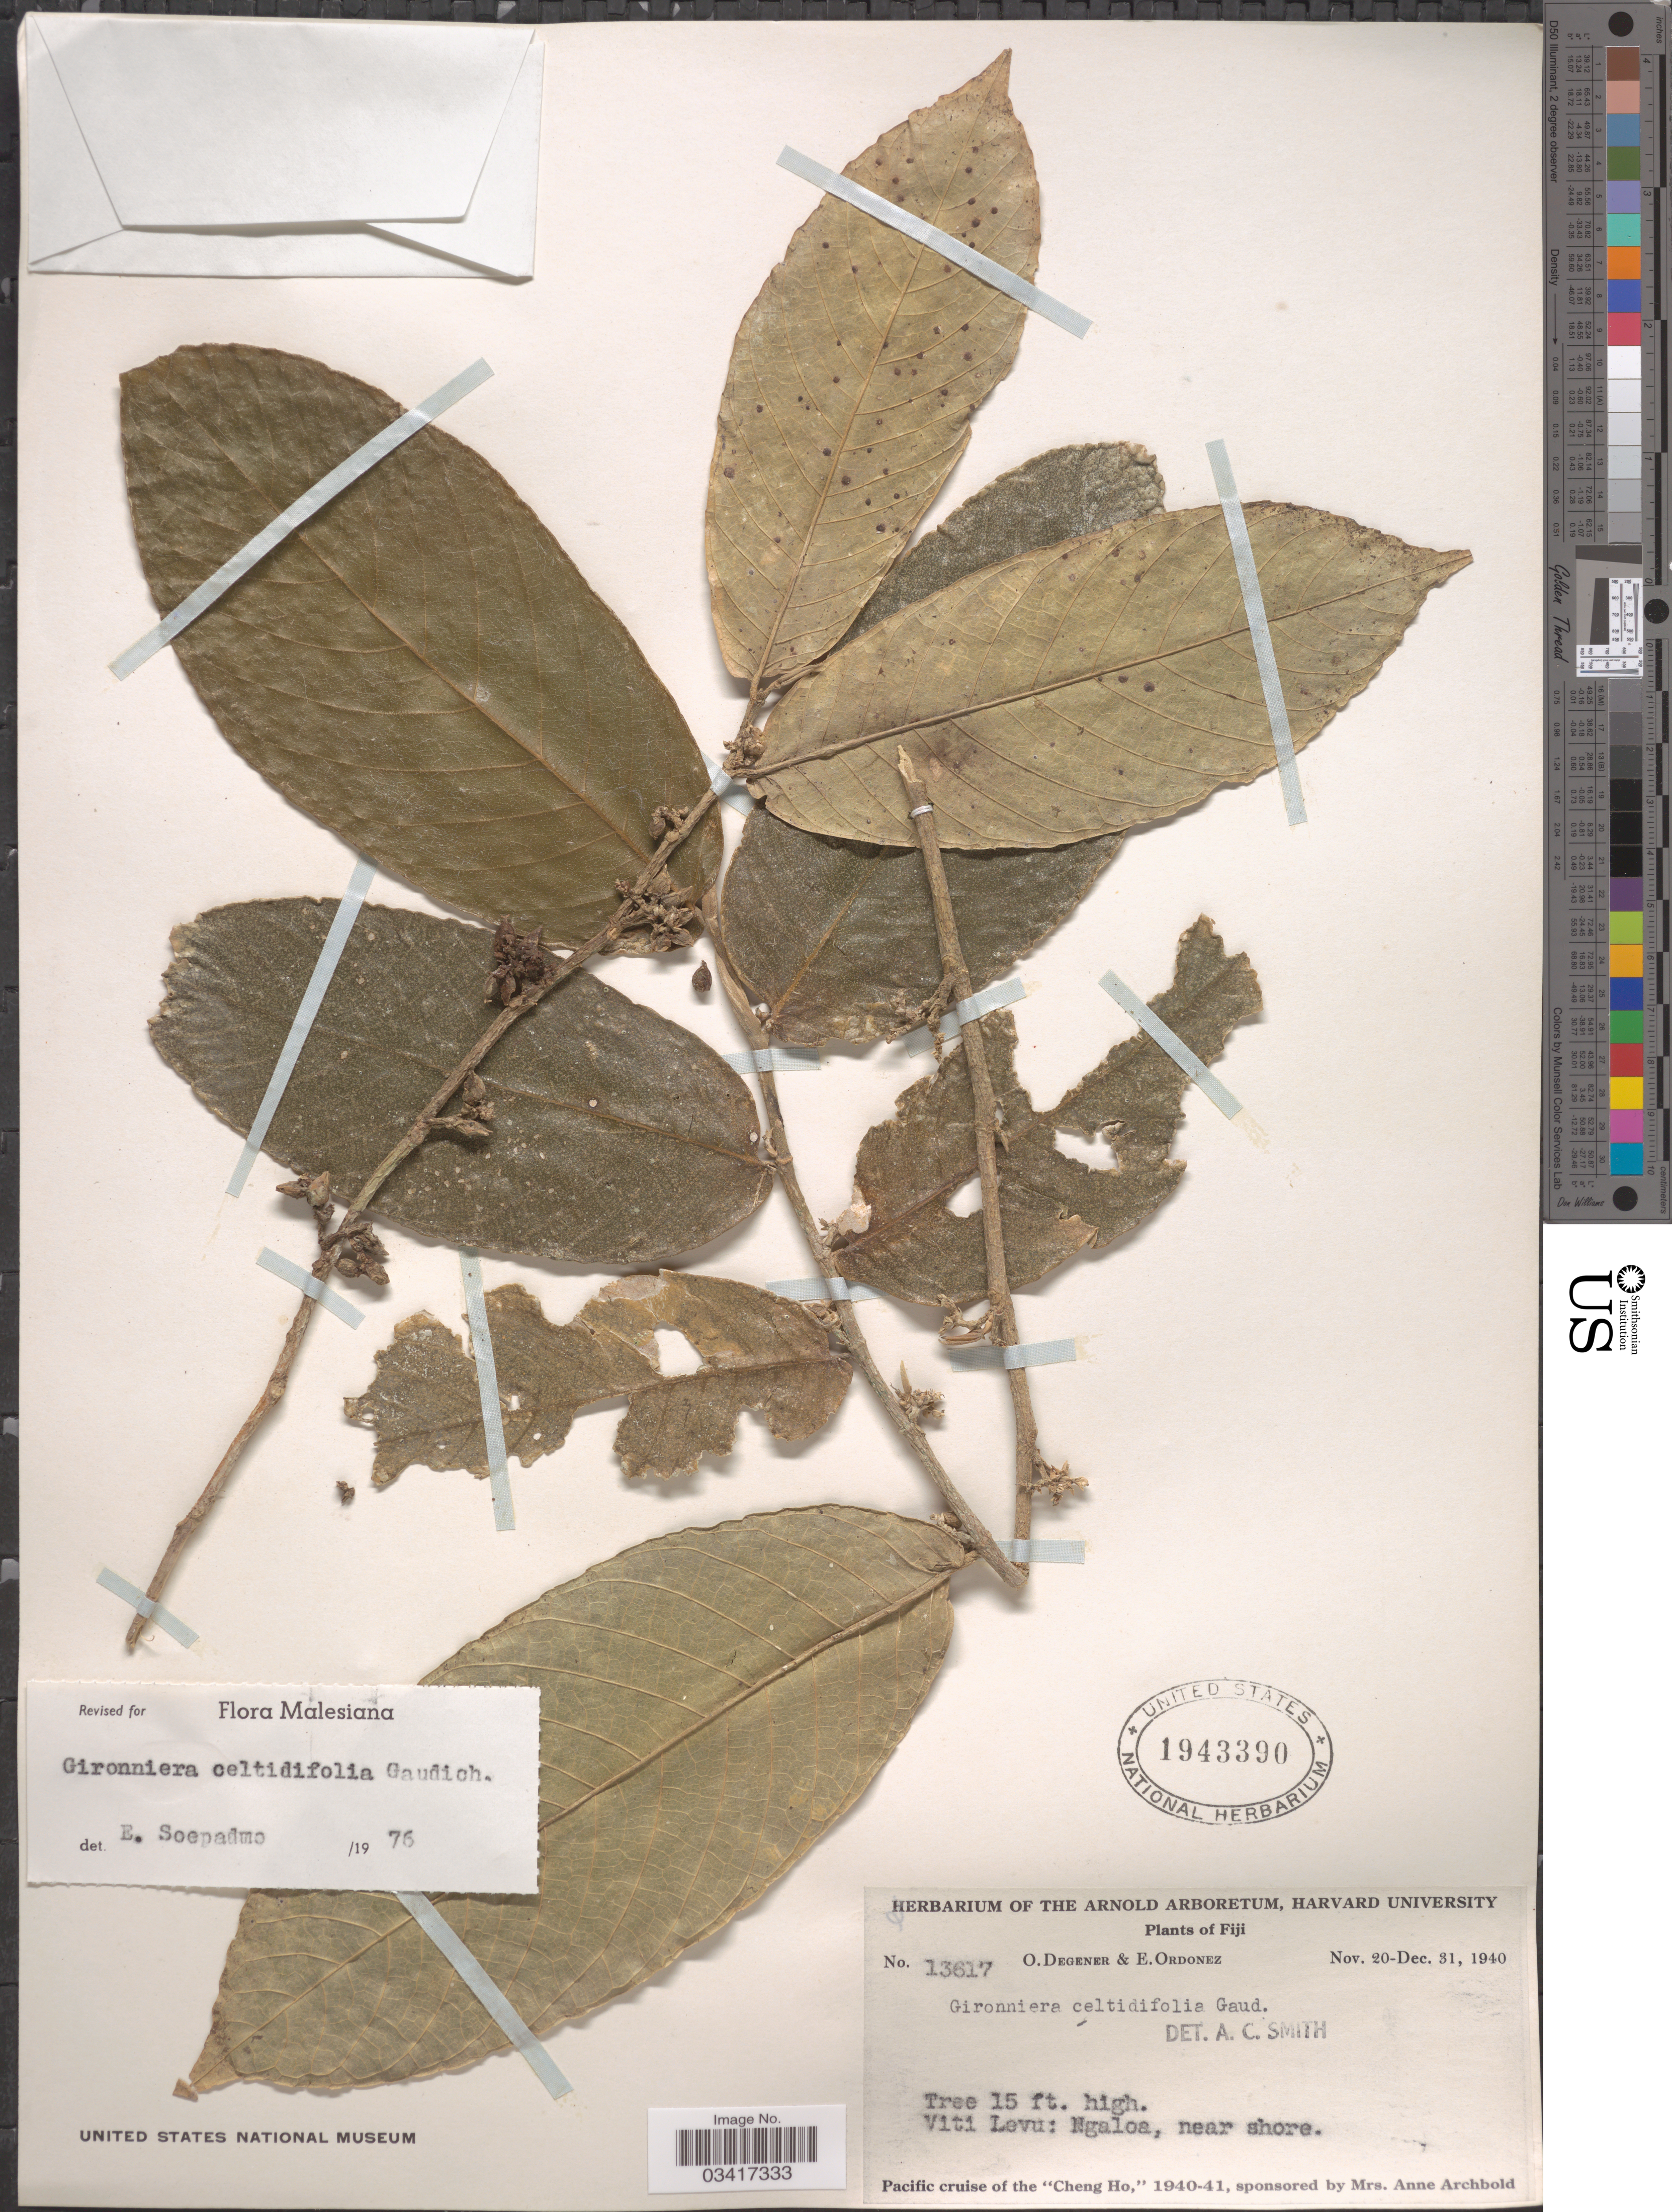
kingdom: Plantae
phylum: Tracheophyta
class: Magnoliopsida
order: Rosales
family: Cannabaceae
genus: Gironniera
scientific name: Gironniera celtidifolia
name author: Gaudich.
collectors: O. Degener & E. Ordonez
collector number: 13617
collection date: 1940-11-20/1940-12-31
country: Fiji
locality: Viti Levu: Ngaloa, near shore.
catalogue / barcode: US 1943390